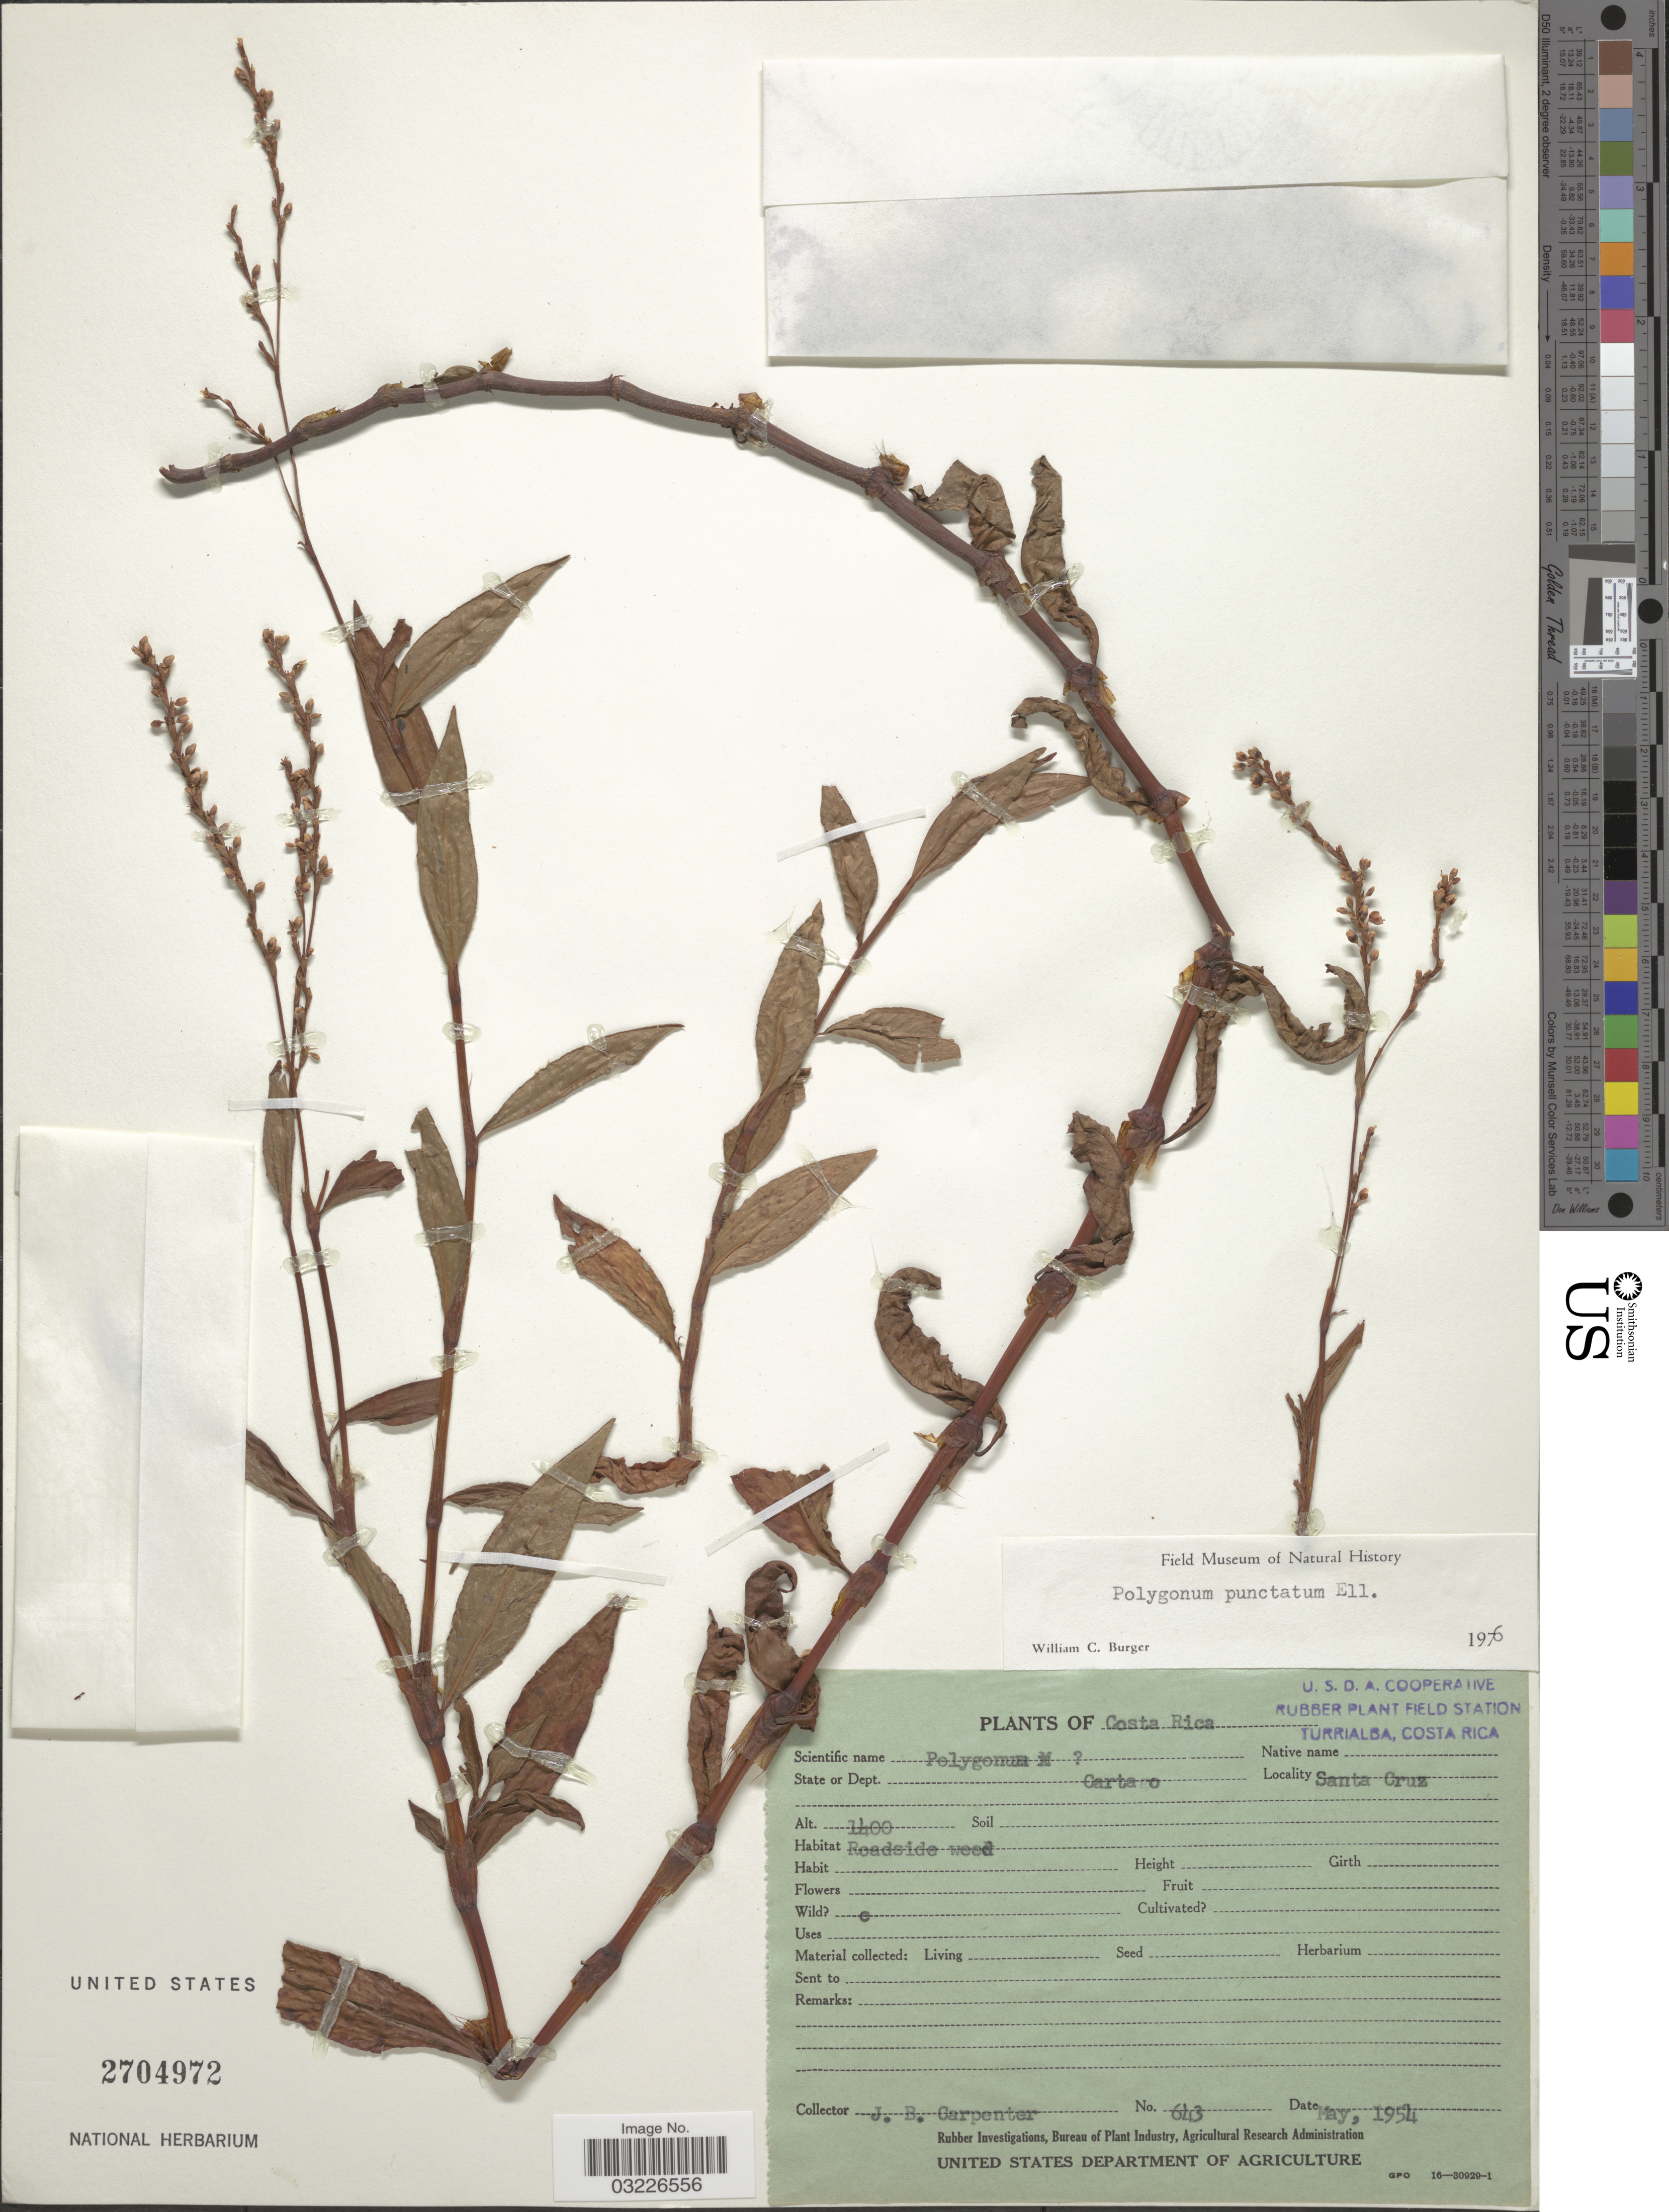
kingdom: Plantae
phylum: Tracheophyta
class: Magnoliopsida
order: Caryophyllales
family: Polygonaceae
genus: Persicaria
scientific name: Persicaria punctata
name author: (Elliott) Small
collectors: J. Carpenter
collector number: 643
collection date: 1954-05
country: Costa Rica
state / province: Cartago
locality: Dept. Cartago. Santa Cruz.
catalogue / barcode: US 2704972